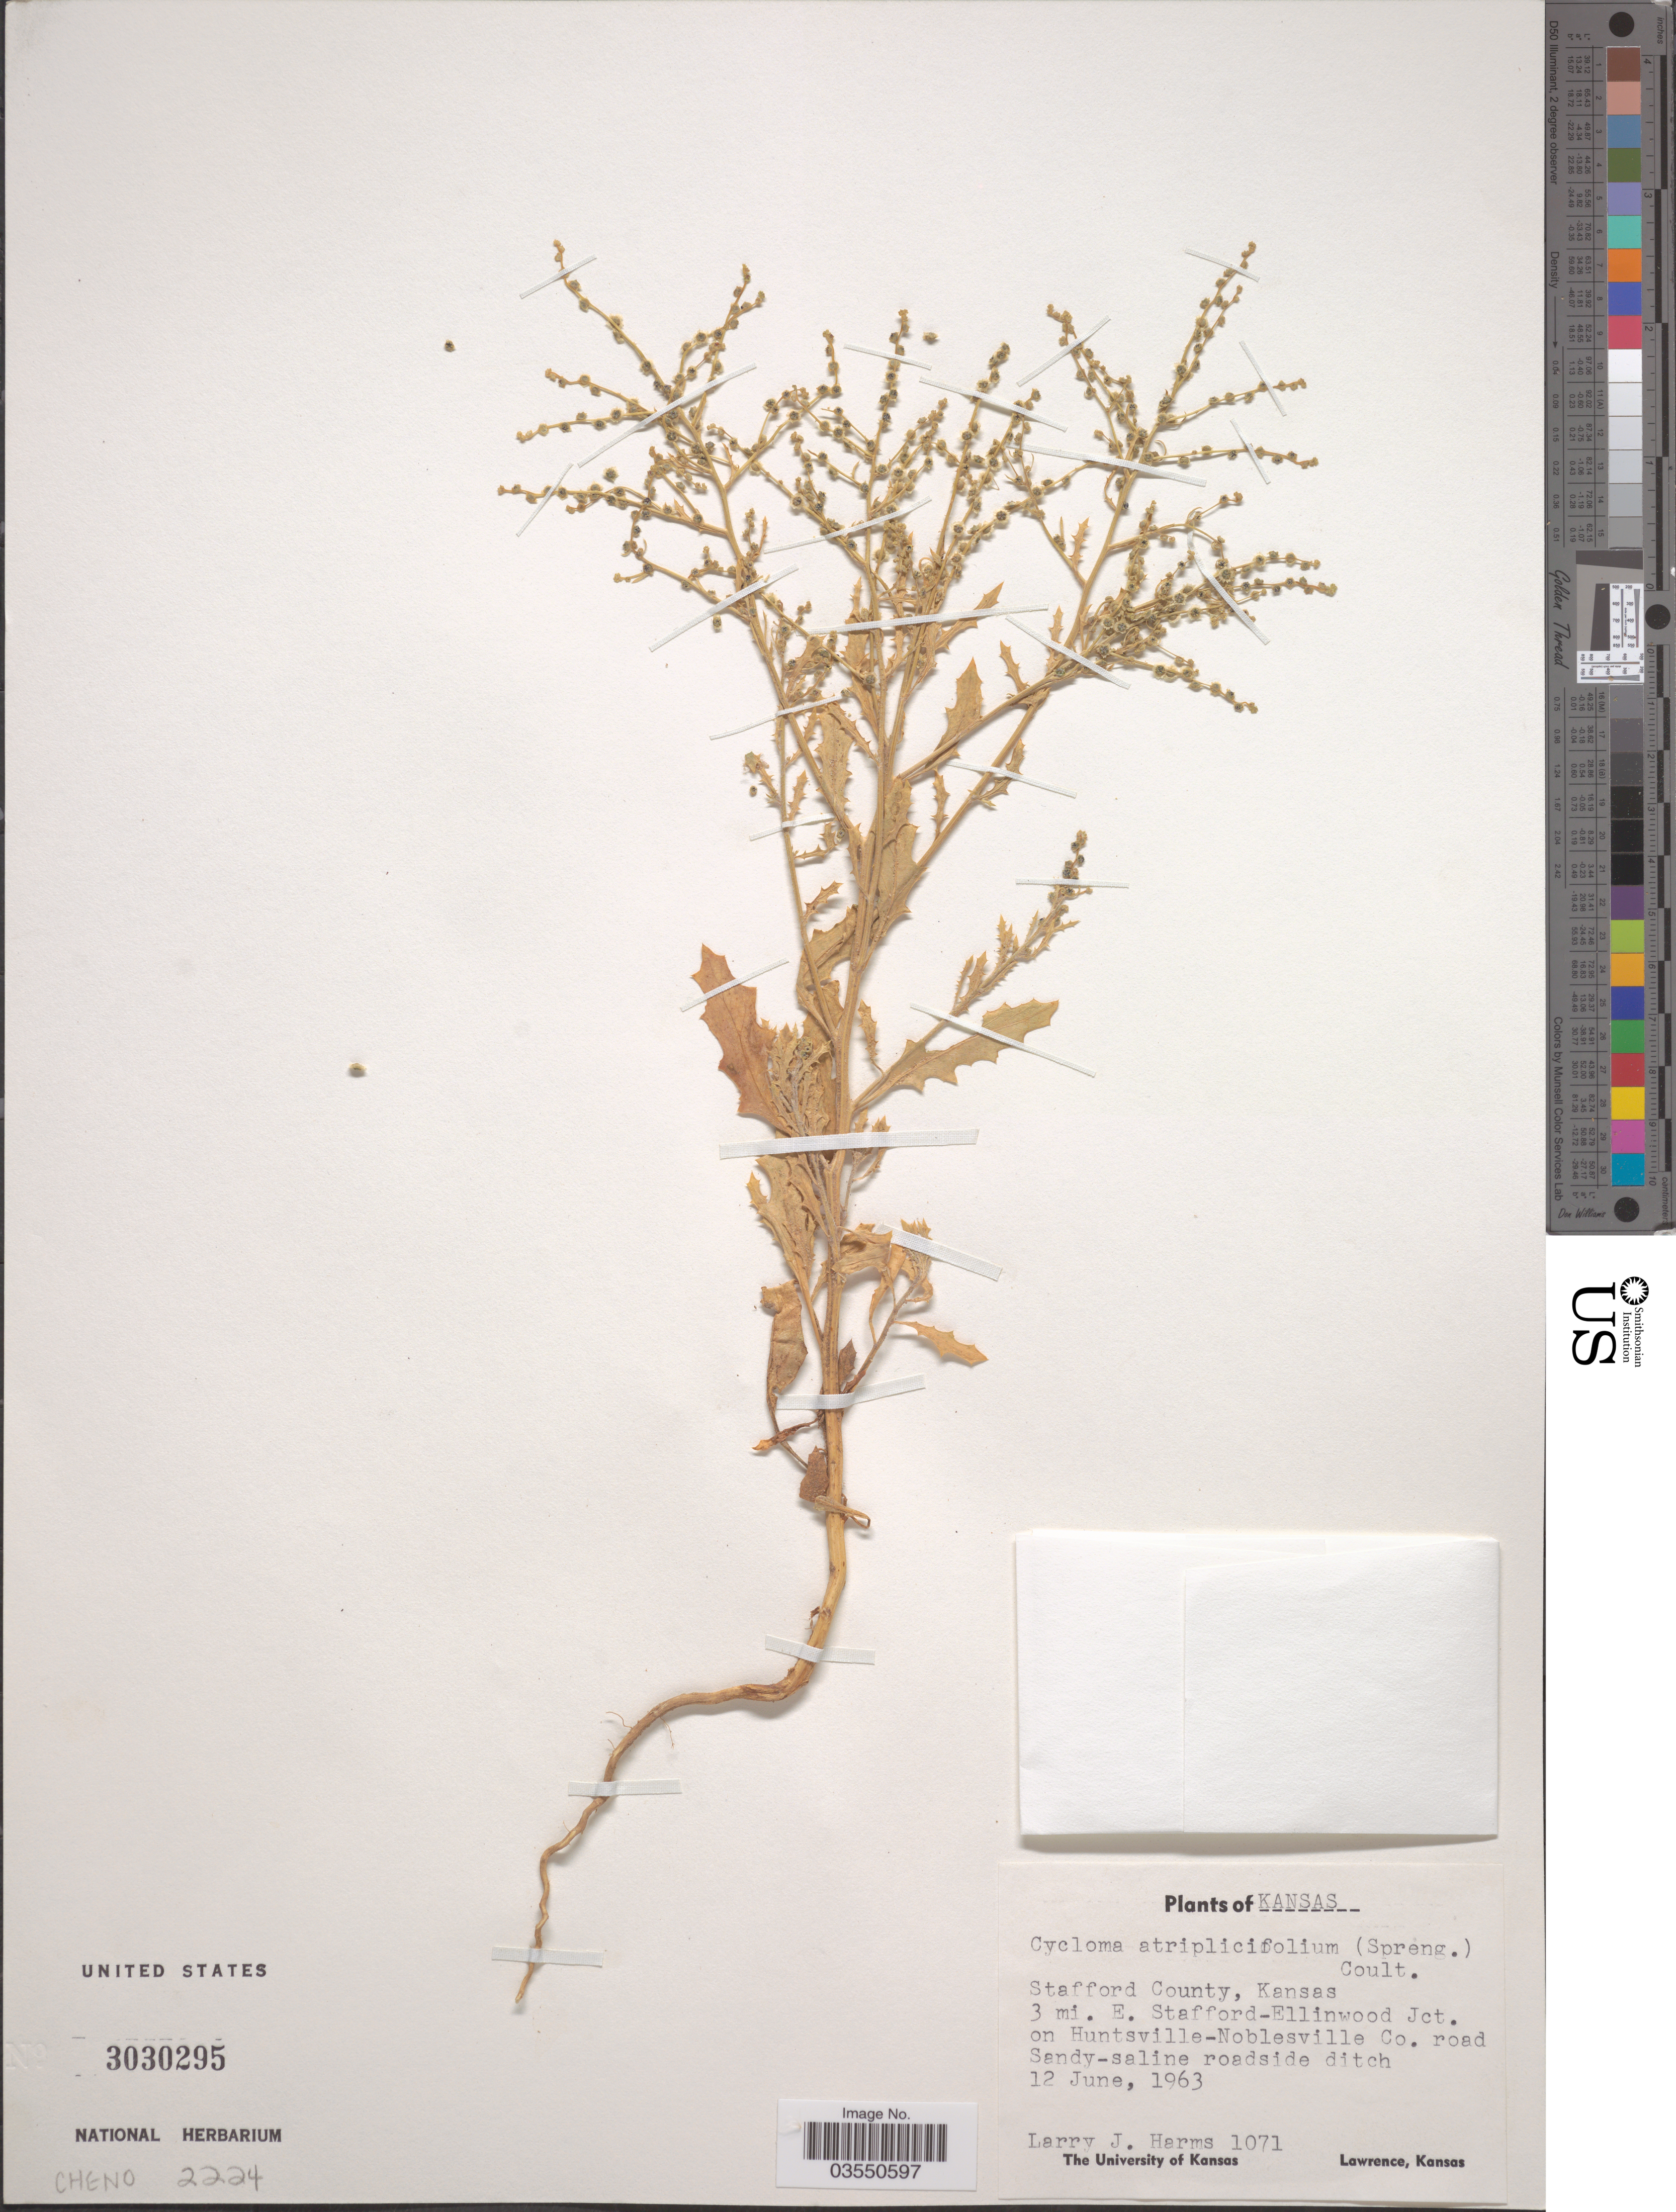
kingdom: Plantae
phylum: Tracheophyta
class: Magnoliopsida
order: Caryophyllales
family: Amaranthaceae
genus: Dysphania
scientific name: Dysphania atriplicifolia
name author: (Spreng.) G. Kadereit et al.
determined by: U.S. National Herbarium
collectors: L. Harms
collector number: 1071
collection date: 1963-06-12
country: United States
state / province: Kansas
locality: Stafford County. 3 mi. E. Stafford-Ellinwood Jct. on Huntsville-Noblesville Co. road Sandy-saline roadside ditch.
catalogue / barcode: US 3030295